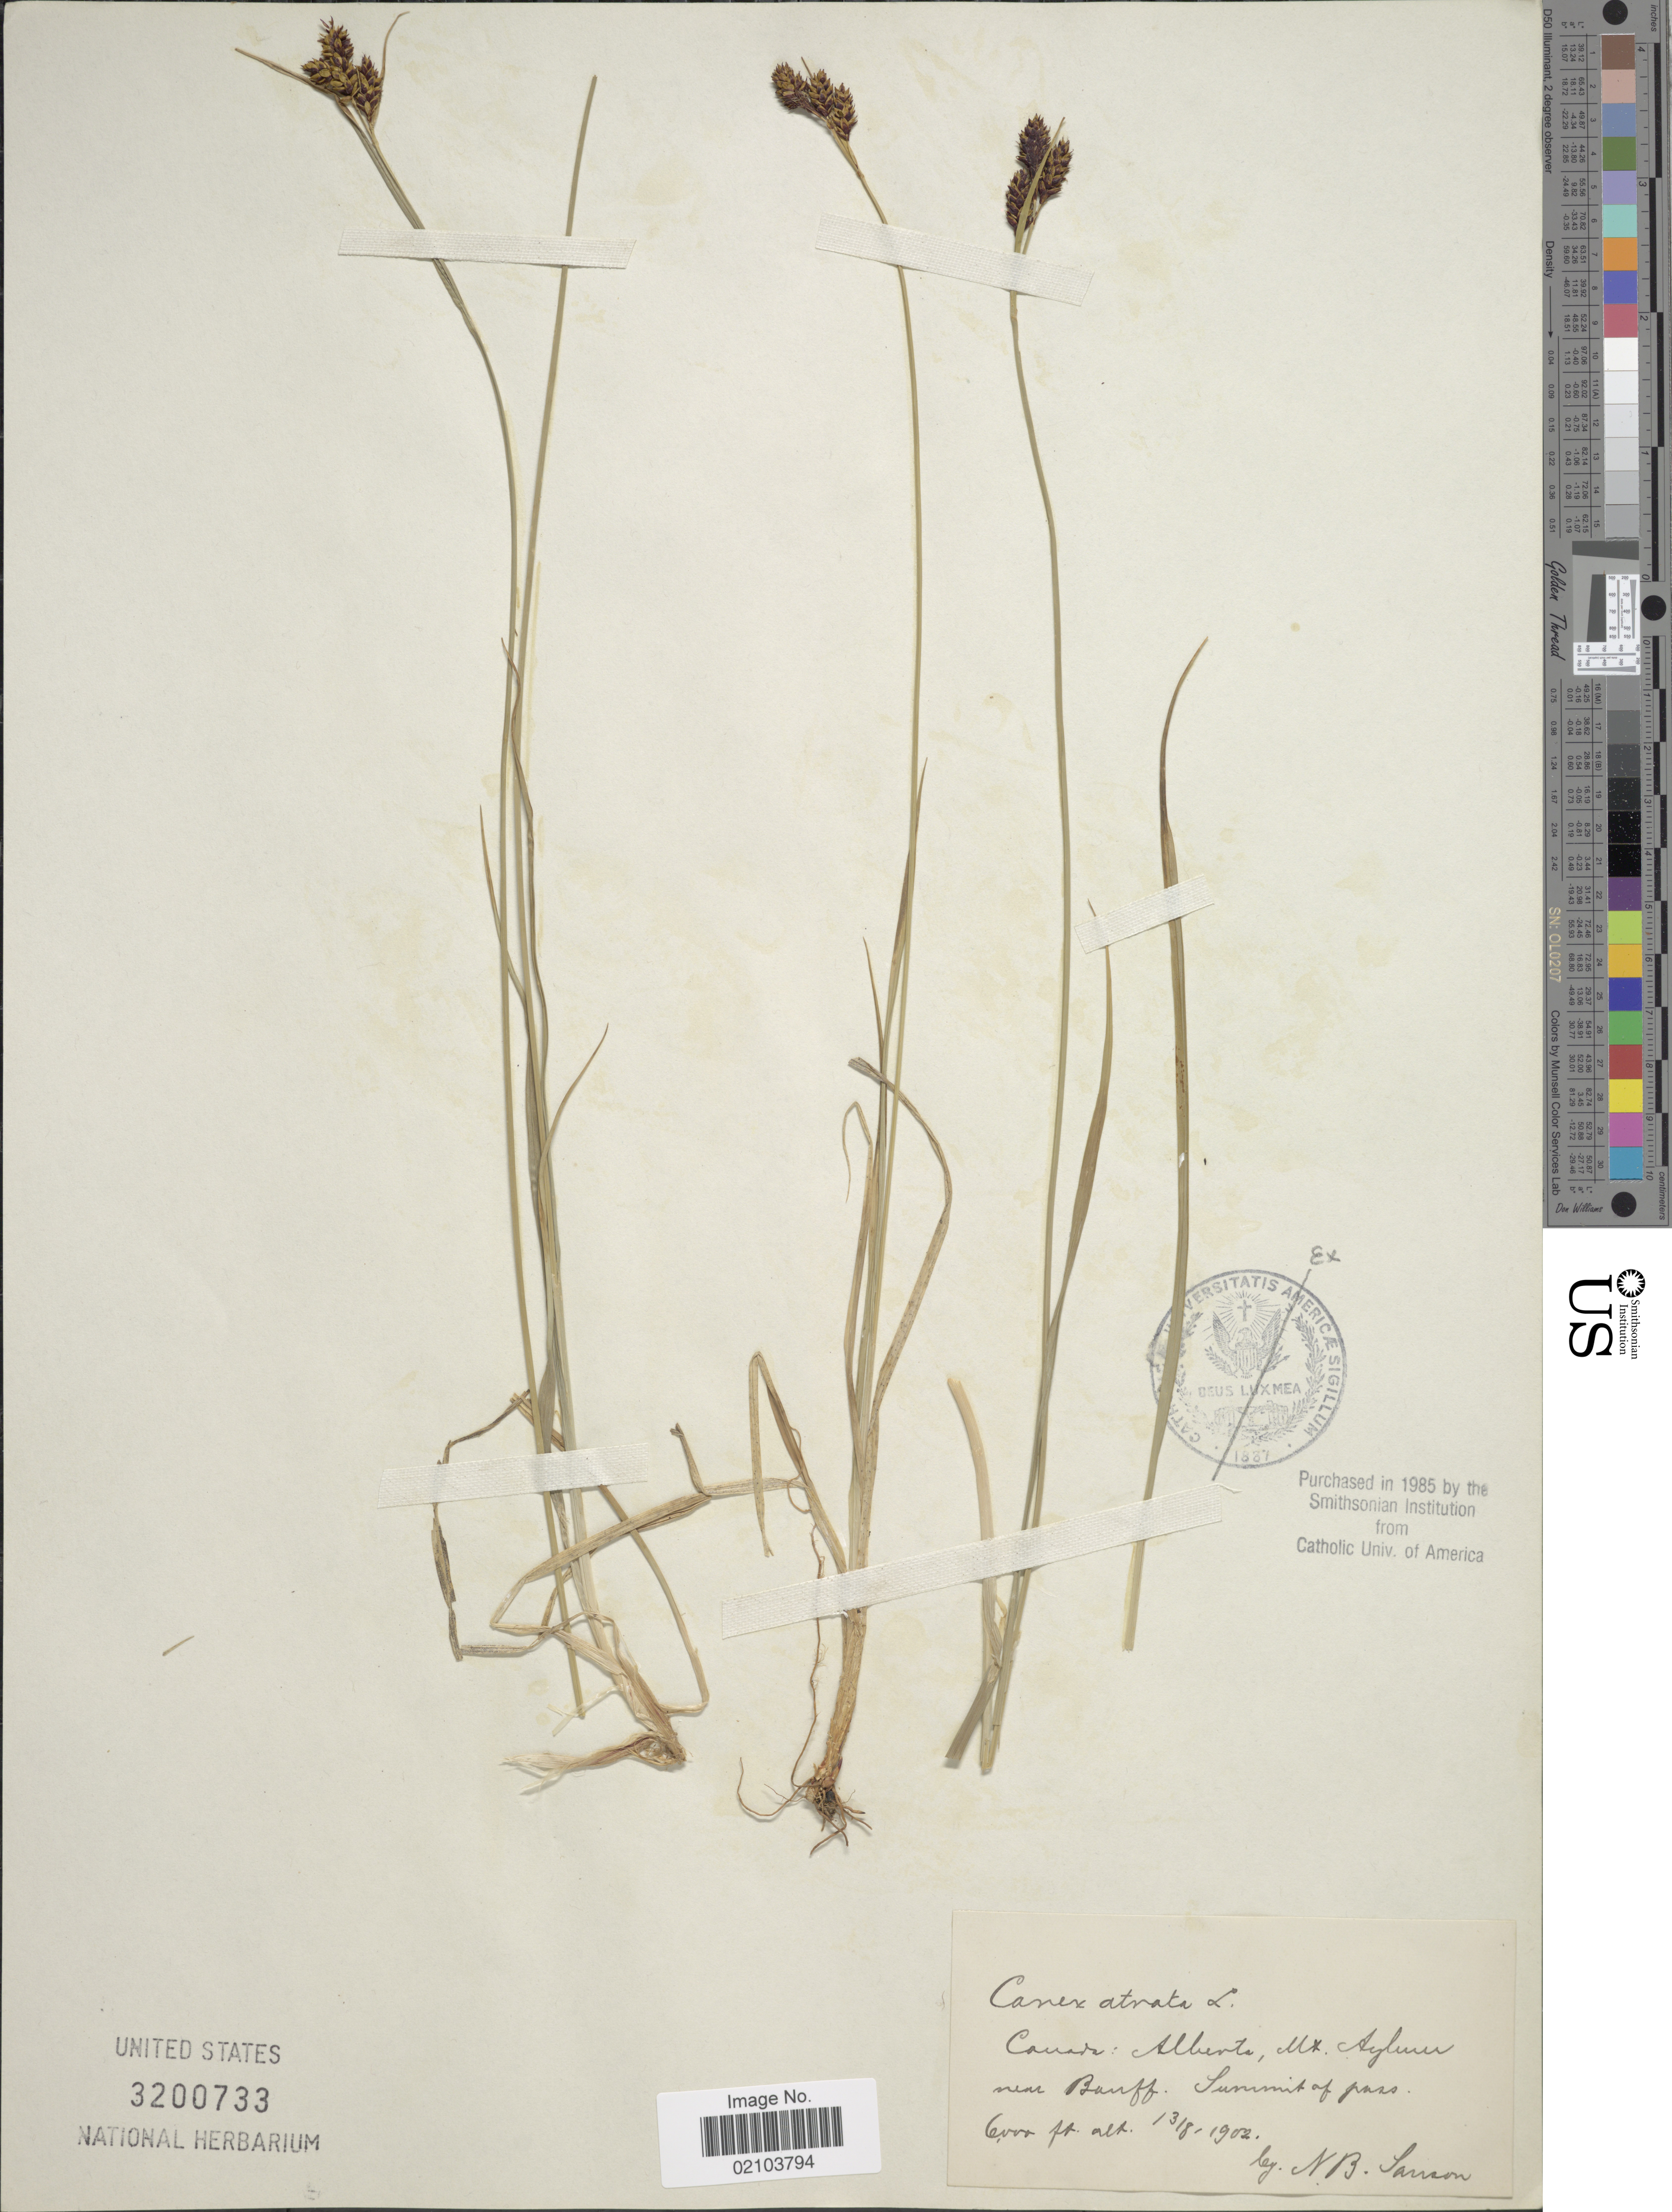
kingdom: Plantae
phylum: Tracheophyta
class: Liliopsida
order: Poales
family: Cyperaceae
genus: Carex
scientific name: Carex atrata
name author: L.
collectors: N. Sanson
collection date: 1902-08-13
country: Canada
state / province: Alberta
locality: Mt. Aylmer near Banff. Summit of pass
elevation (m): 1829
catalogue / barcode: US 3200733